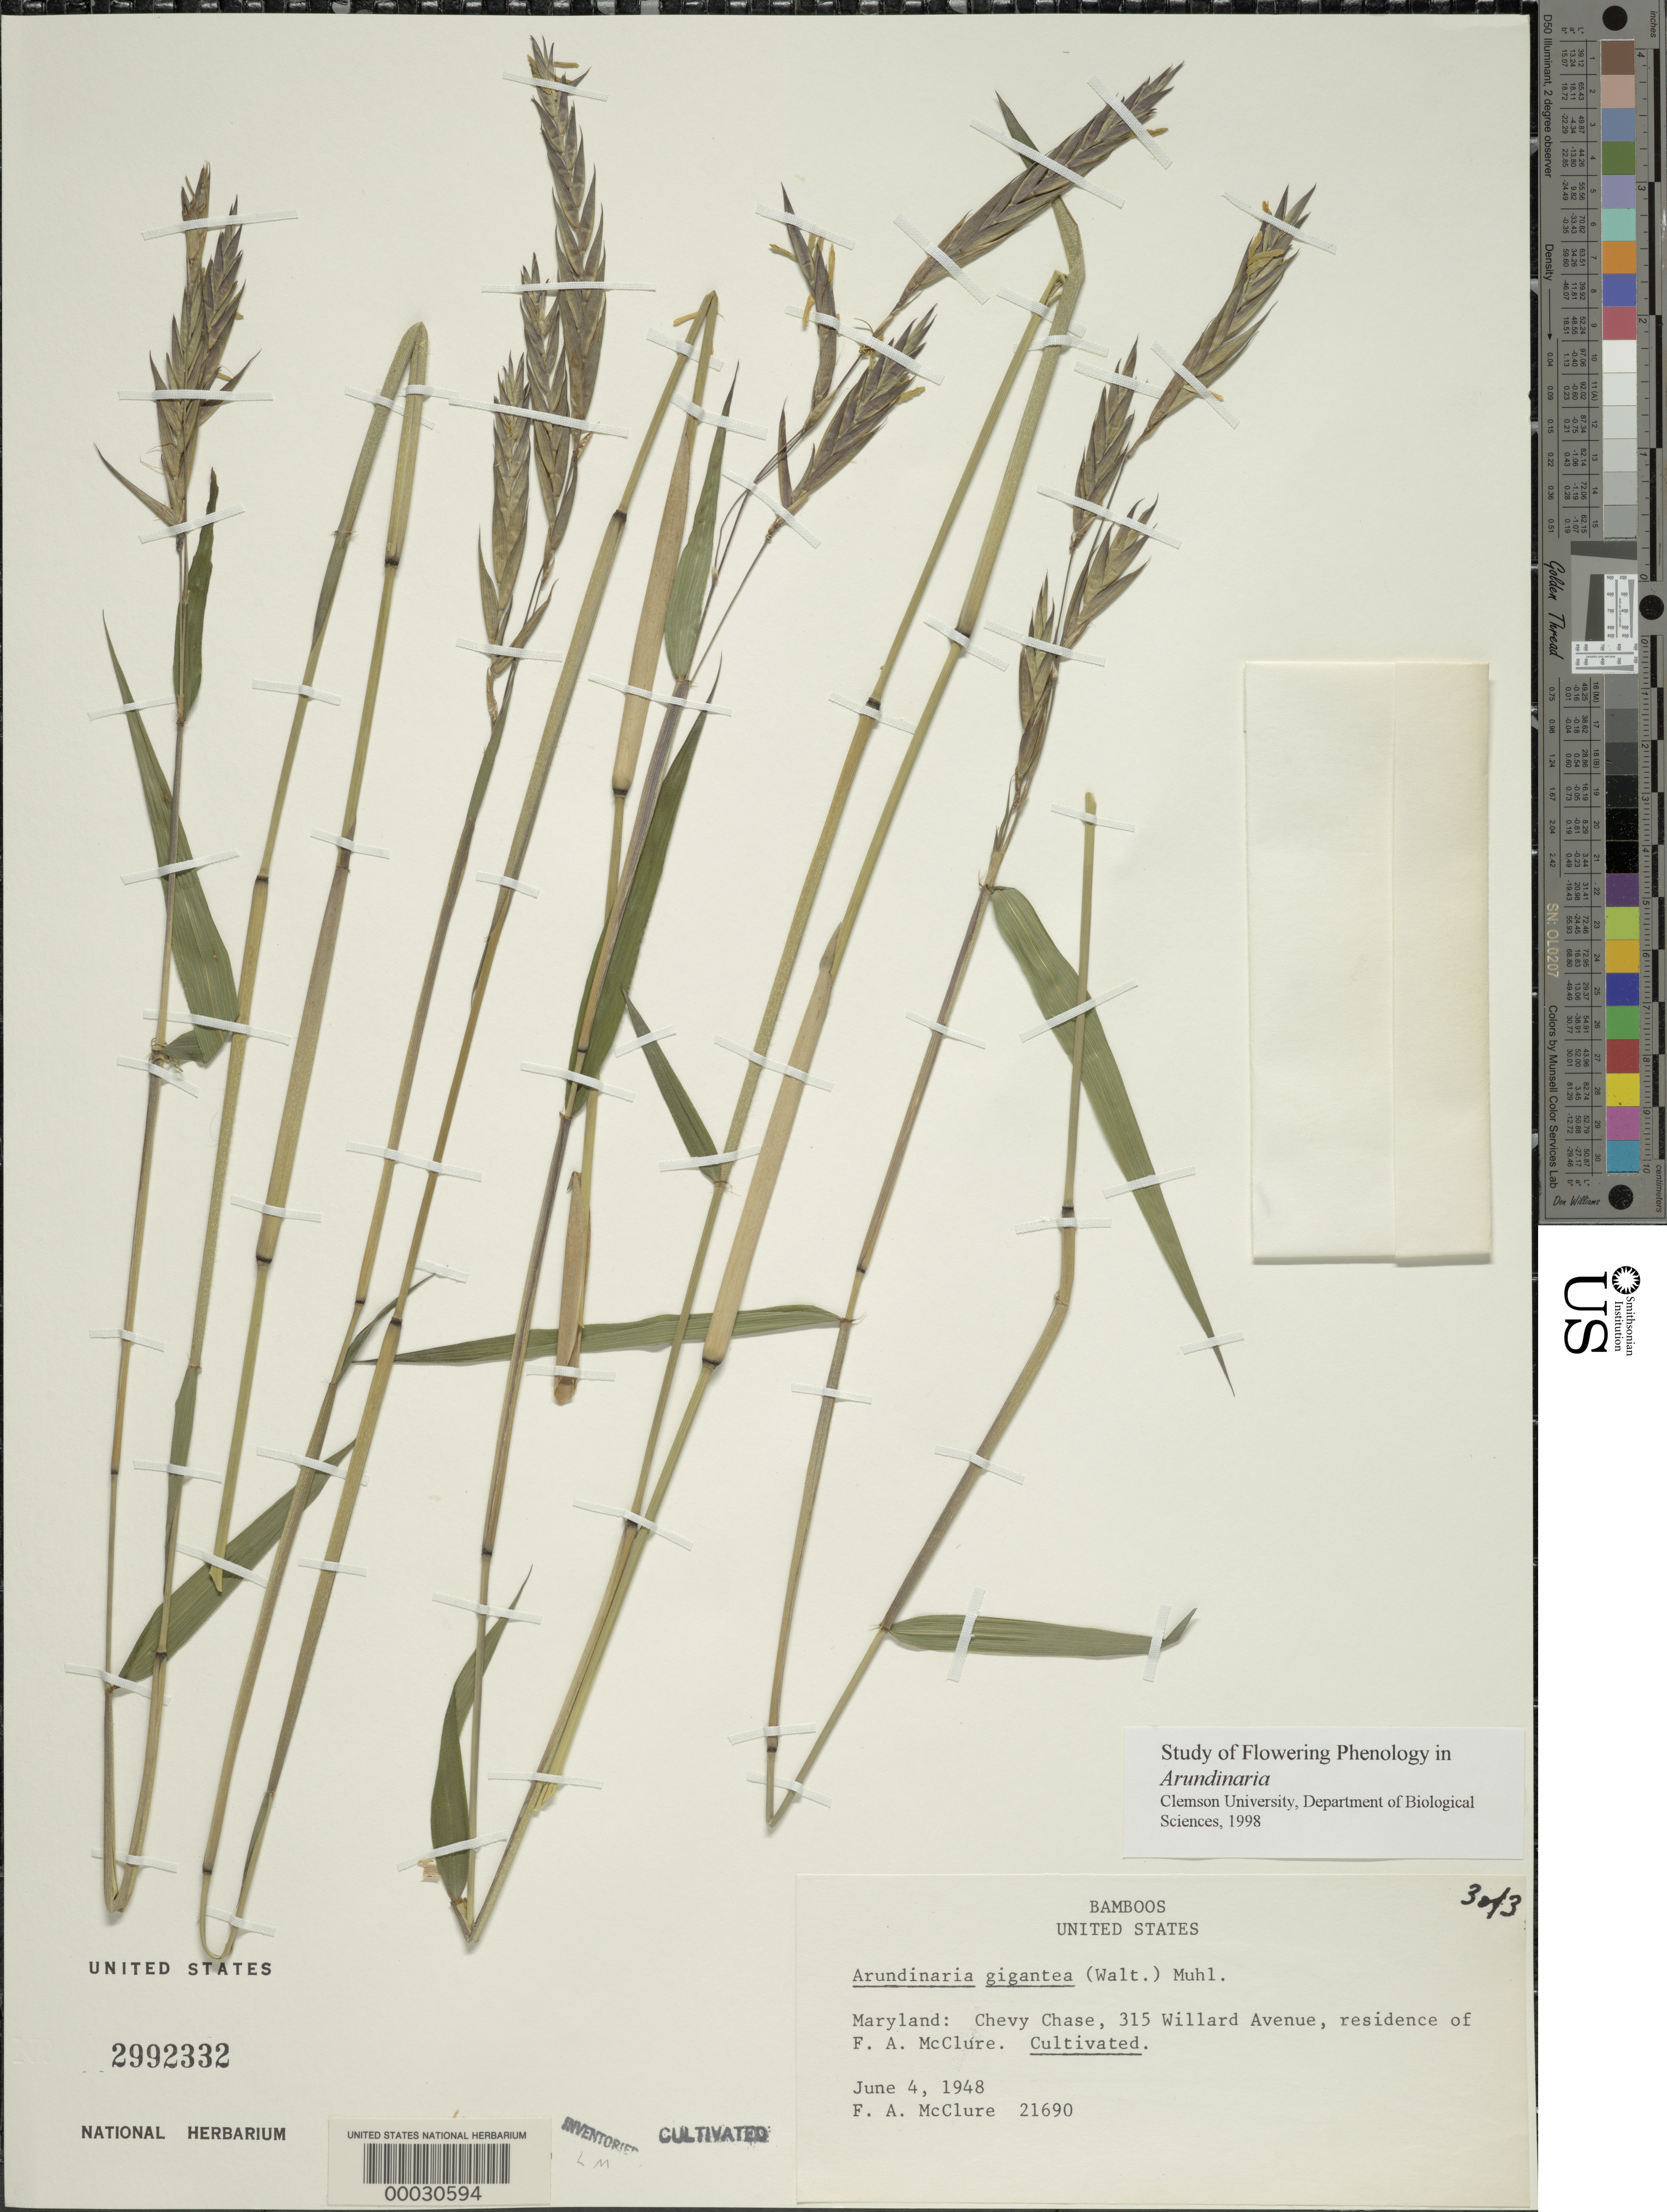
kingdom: Plantae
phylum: Tracheophyta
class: Liliopsida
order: Poales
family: Poaceae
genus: Arundinaria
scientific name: Arundinaria gigantea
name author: (Walter) Muhl.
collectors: F. A. McClure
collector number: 21690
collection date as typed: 04 Jun 1948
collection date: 1948-06-04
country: United States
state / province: Maryland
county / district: Montgomery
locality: Chevy Chase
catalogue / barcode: US 2992332